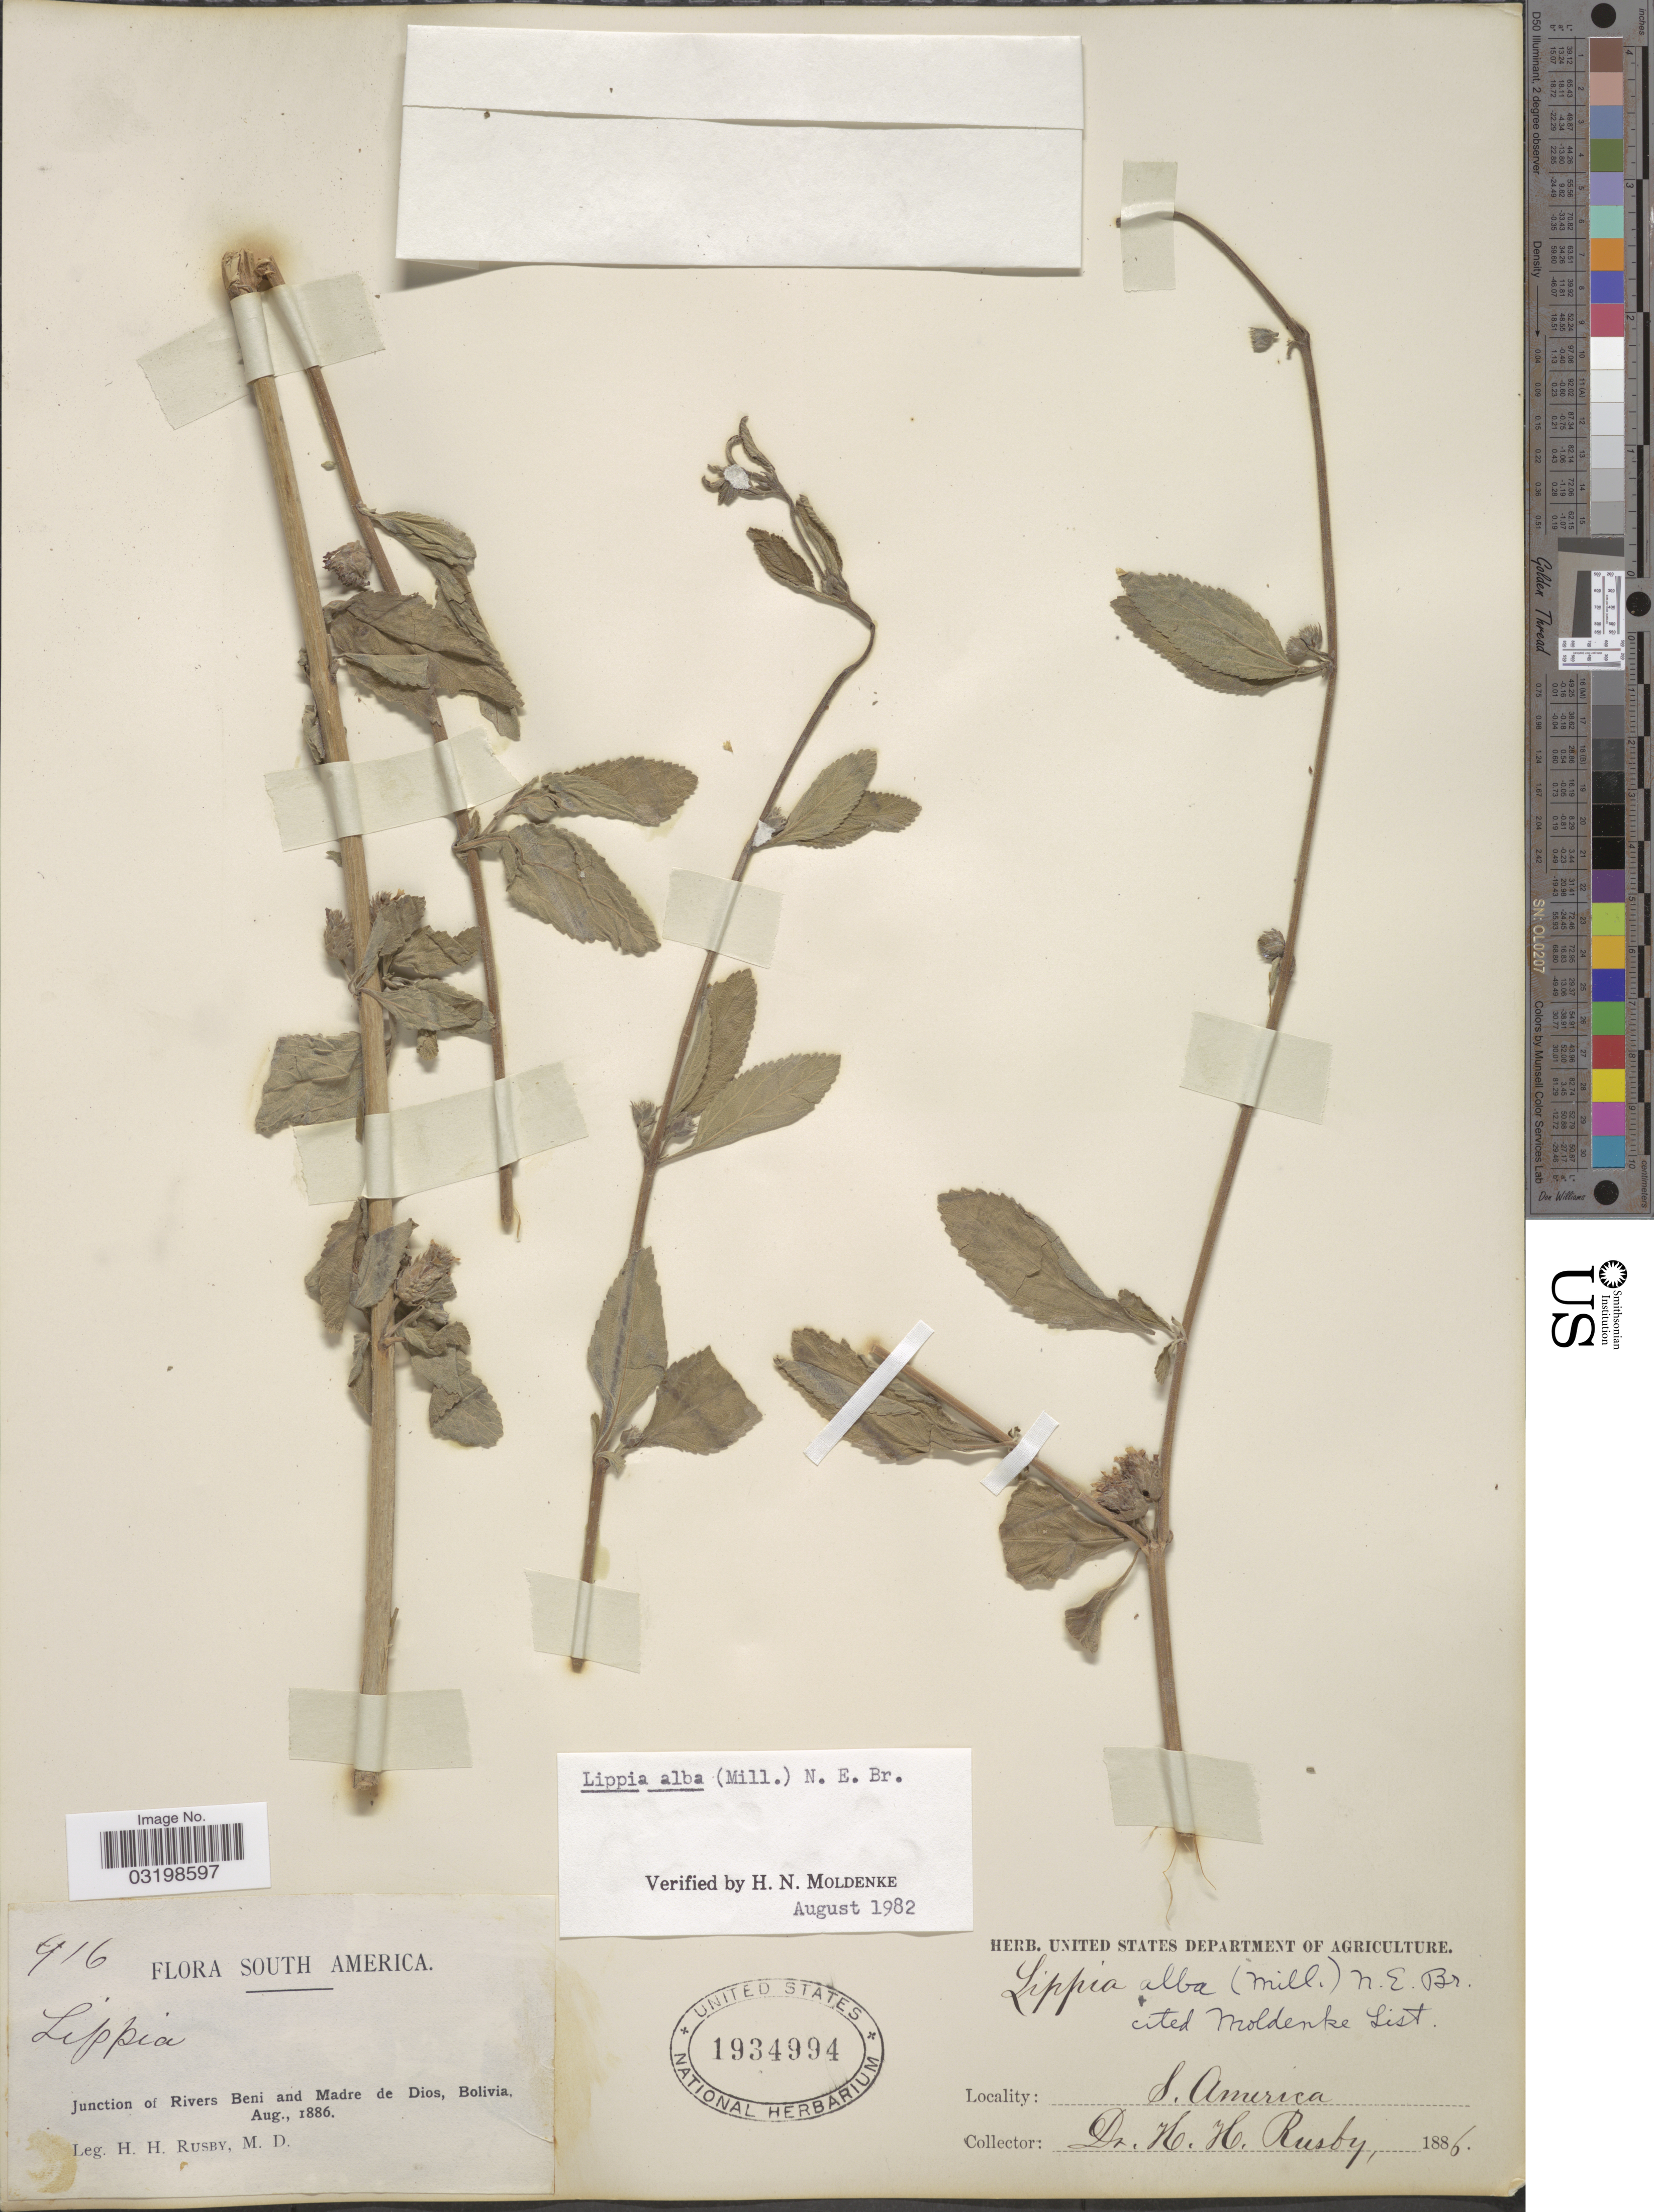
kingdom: Plantae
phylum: Tracheophyta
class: Magnoliopsida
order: Lamiales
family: Verbenaceae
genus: Lippia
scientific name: Lippia alba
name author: (Mill.) N.E. Br. ex Britton & P. Wilson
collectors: H. H. Rusby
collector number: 916*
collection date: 1886-08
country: Bolivia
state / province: Beni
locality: Junction of Rivers Beni and Madre de Dios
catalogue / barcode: US 1934994